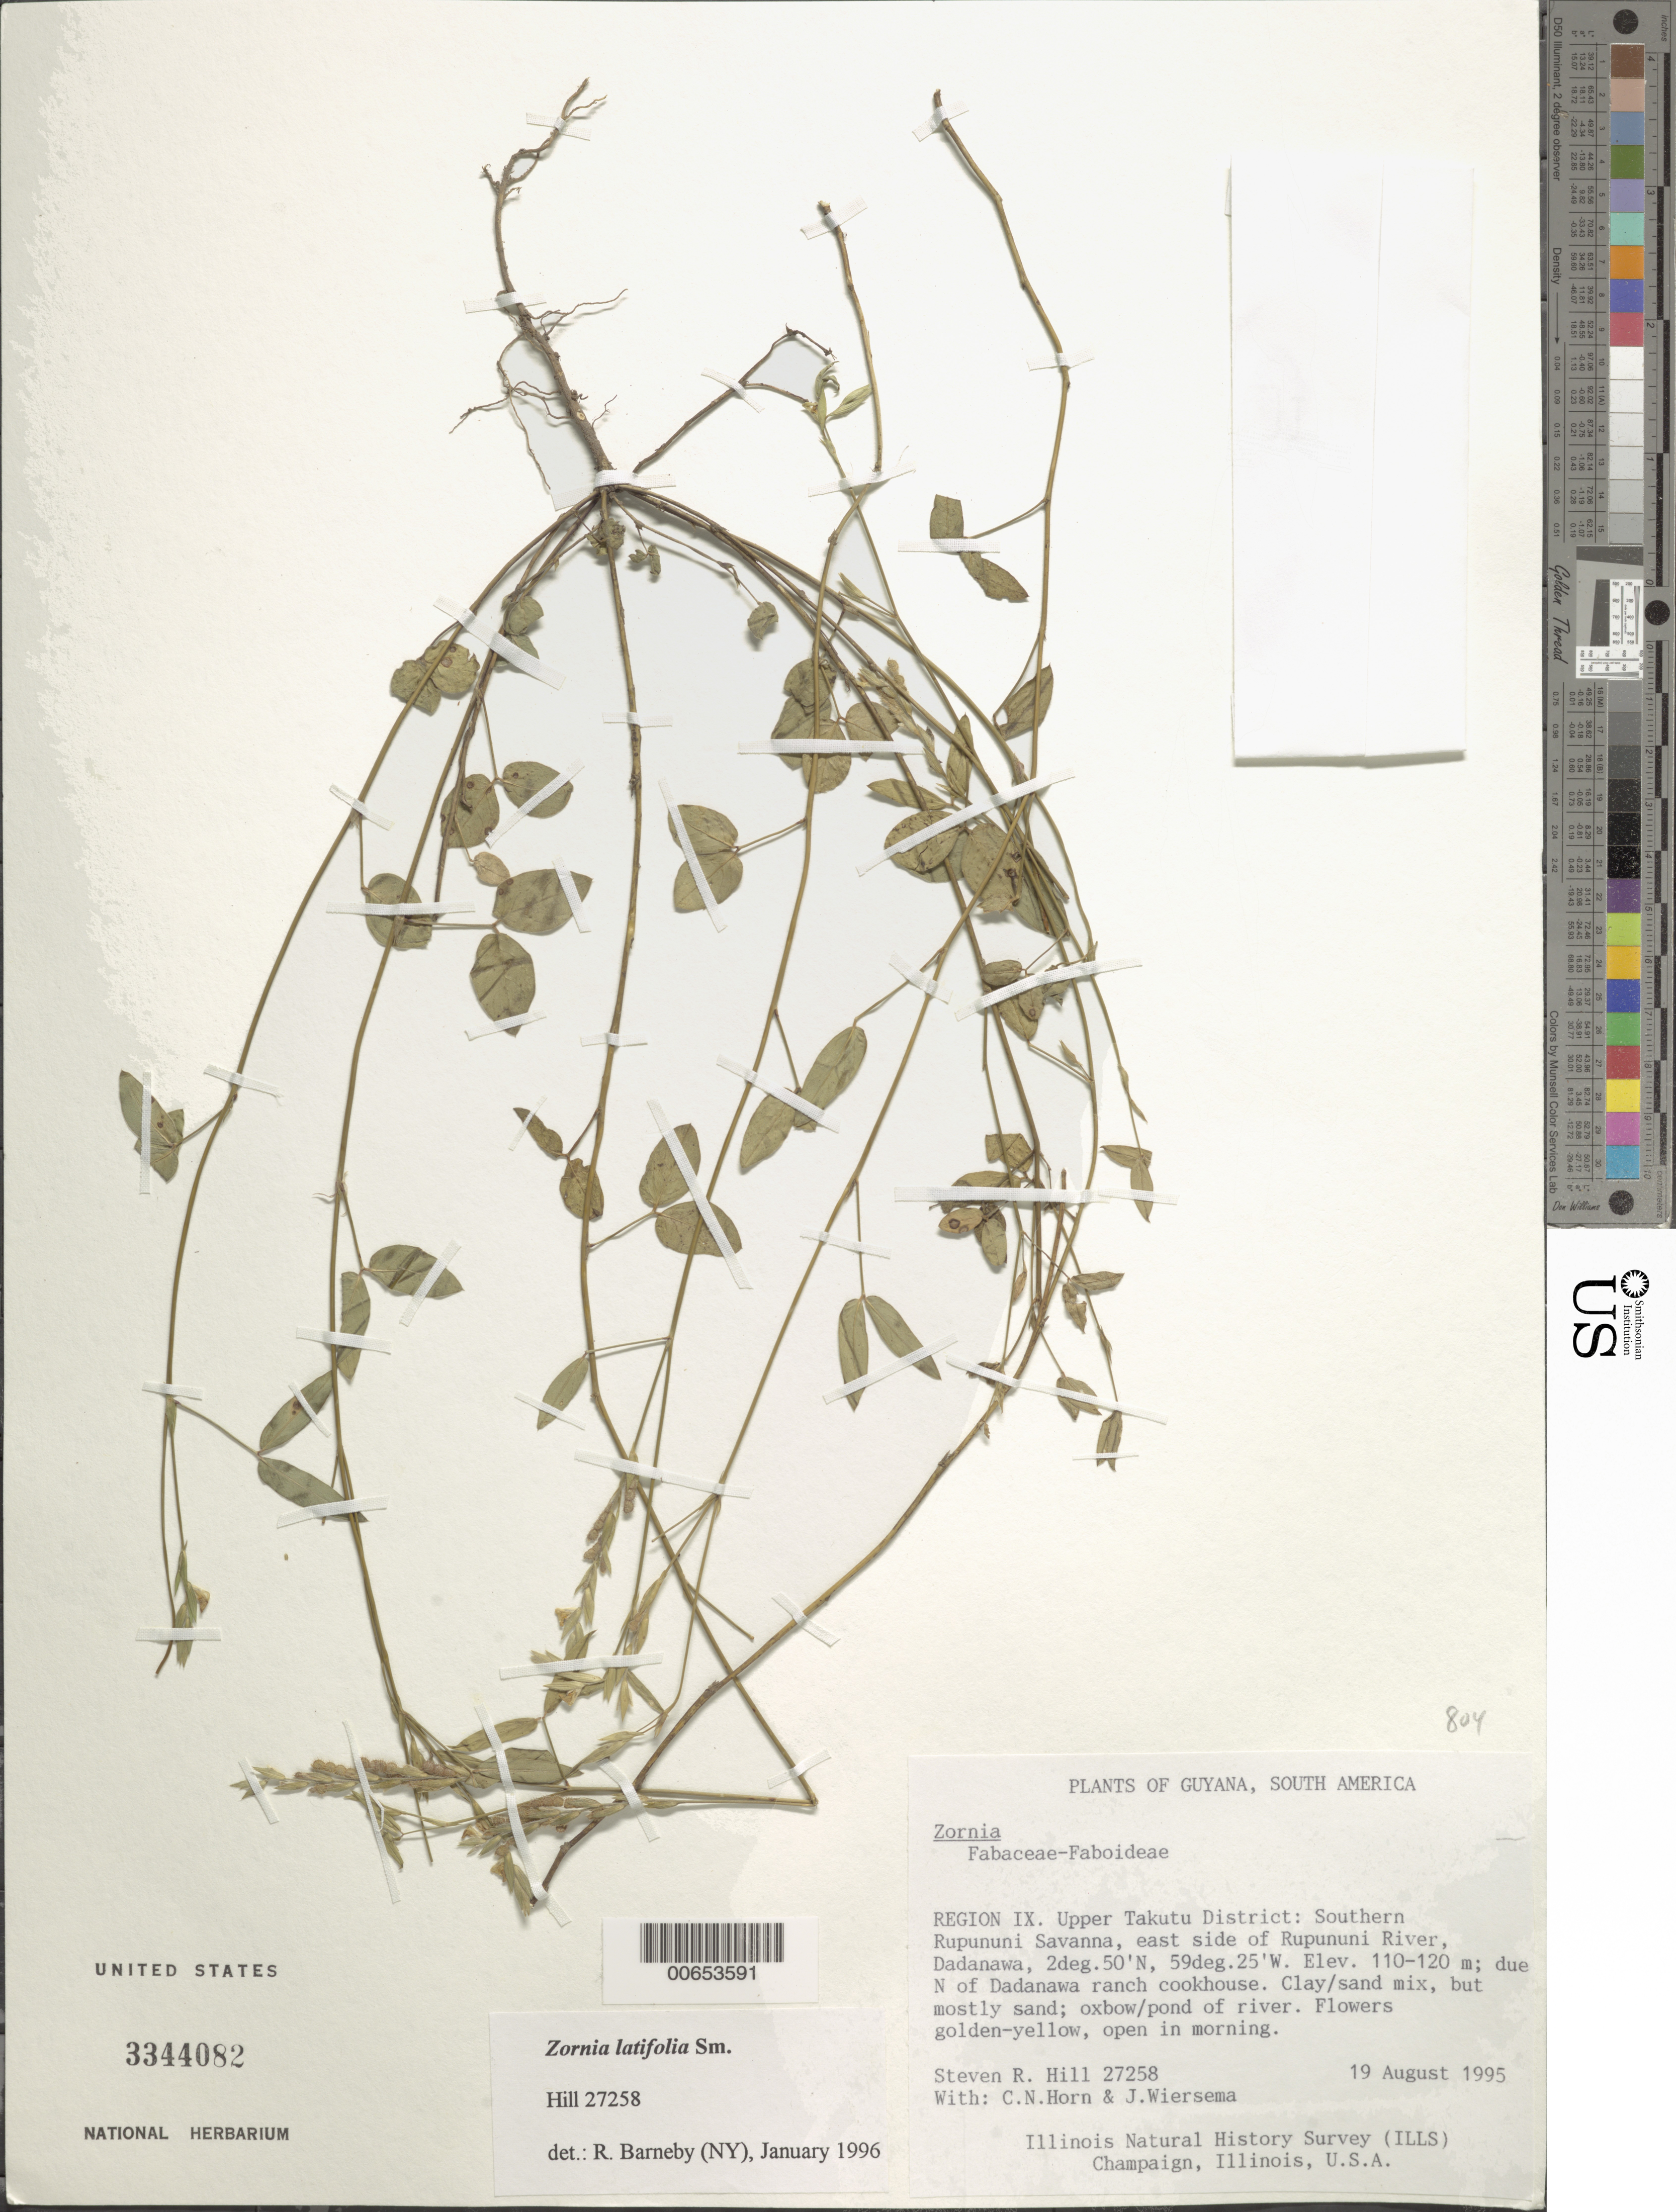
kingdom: Plantae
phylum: Tracheophyta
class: Magnoliopsida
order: Fabales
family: Fabaceae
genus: Zornia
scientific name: Zornia latifolia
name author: Sm.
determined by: Barneby, Rupert C., (NY)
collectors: S. R. Hill, C. N. Horn & J. H. Wiersema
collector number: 27258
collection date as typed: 19-Aug-95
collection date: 1995-08-19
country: Guyana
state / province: U. Takutu-U. Essequibo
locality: Dadanawa, southern Rupununi Savanna, E side of Rupununi R.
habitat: Clay/sand mix, mostly sand, oxbow/pond of river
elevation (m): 110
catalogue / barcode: US 3344082